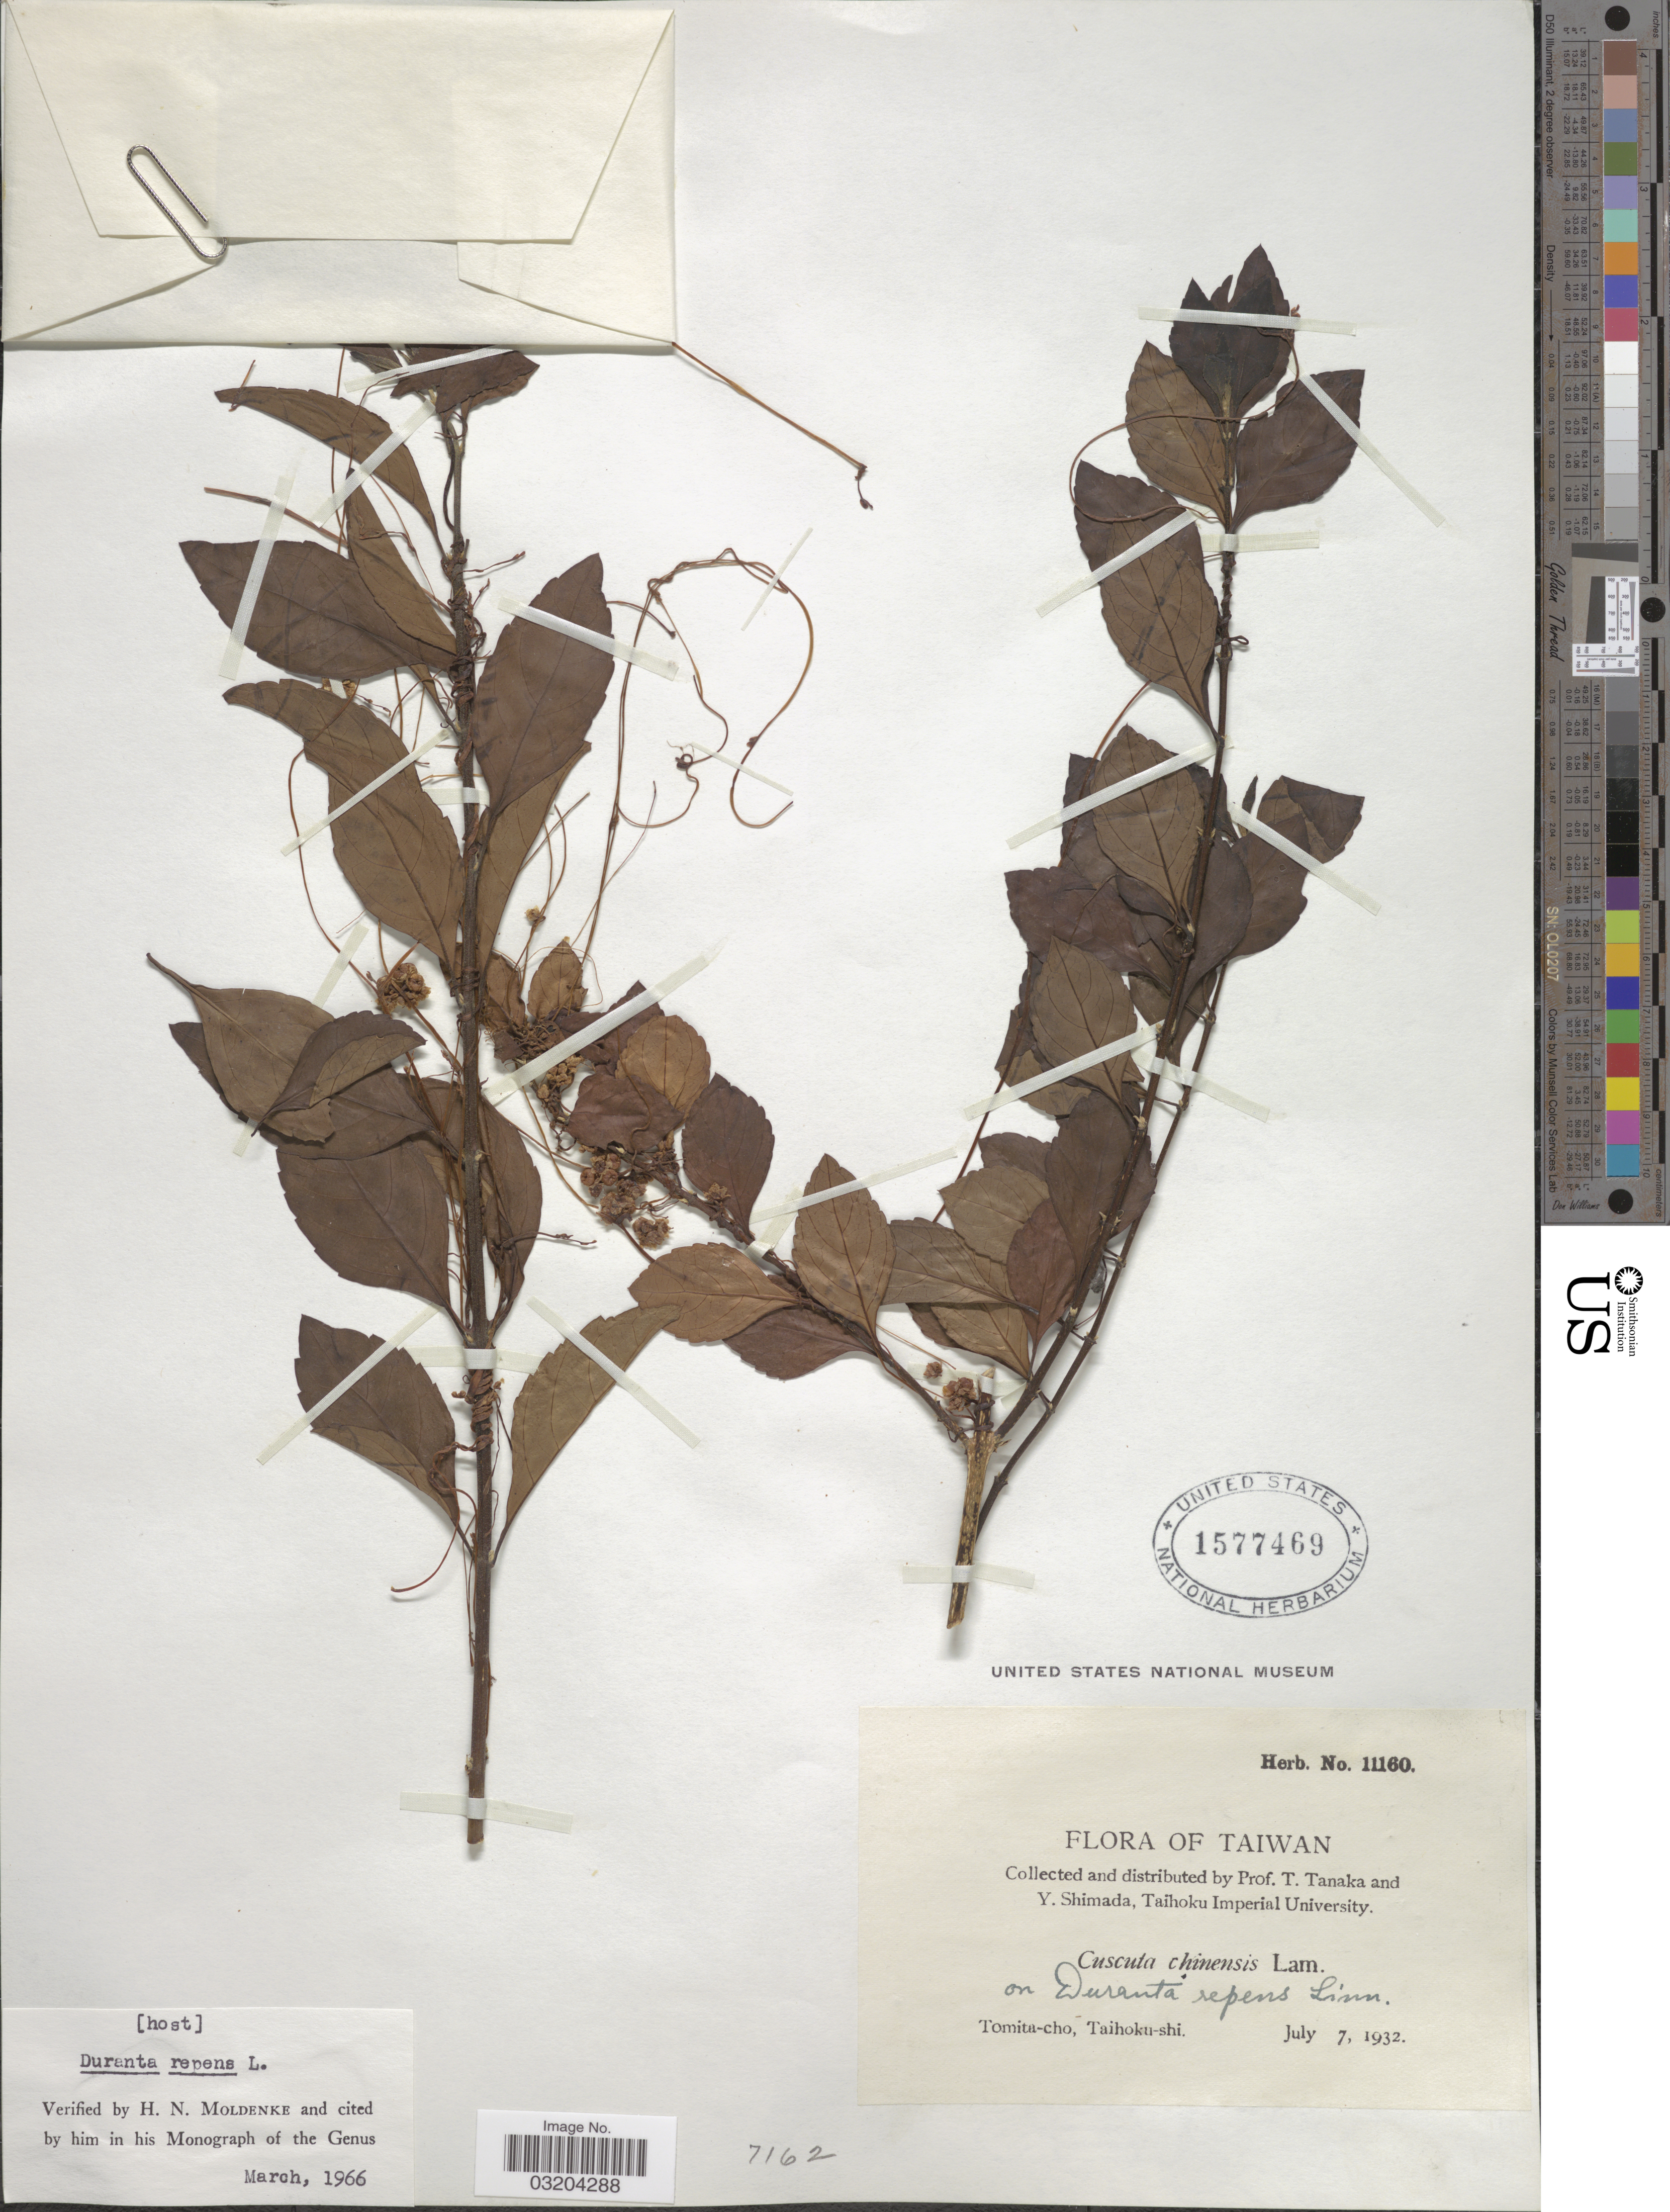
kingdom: Plantae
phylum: Tracheophyta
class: Magnoliopsida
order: Lamiales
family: Verbenaceae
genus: Duranta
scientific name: Duranta erecta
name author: L.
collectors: T. Tanaka & Y. Shimada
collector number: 11160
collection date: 1932-07-07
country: Taiwan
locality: Tomita-cho, Taihoku-shi.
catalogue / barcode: US 1577469